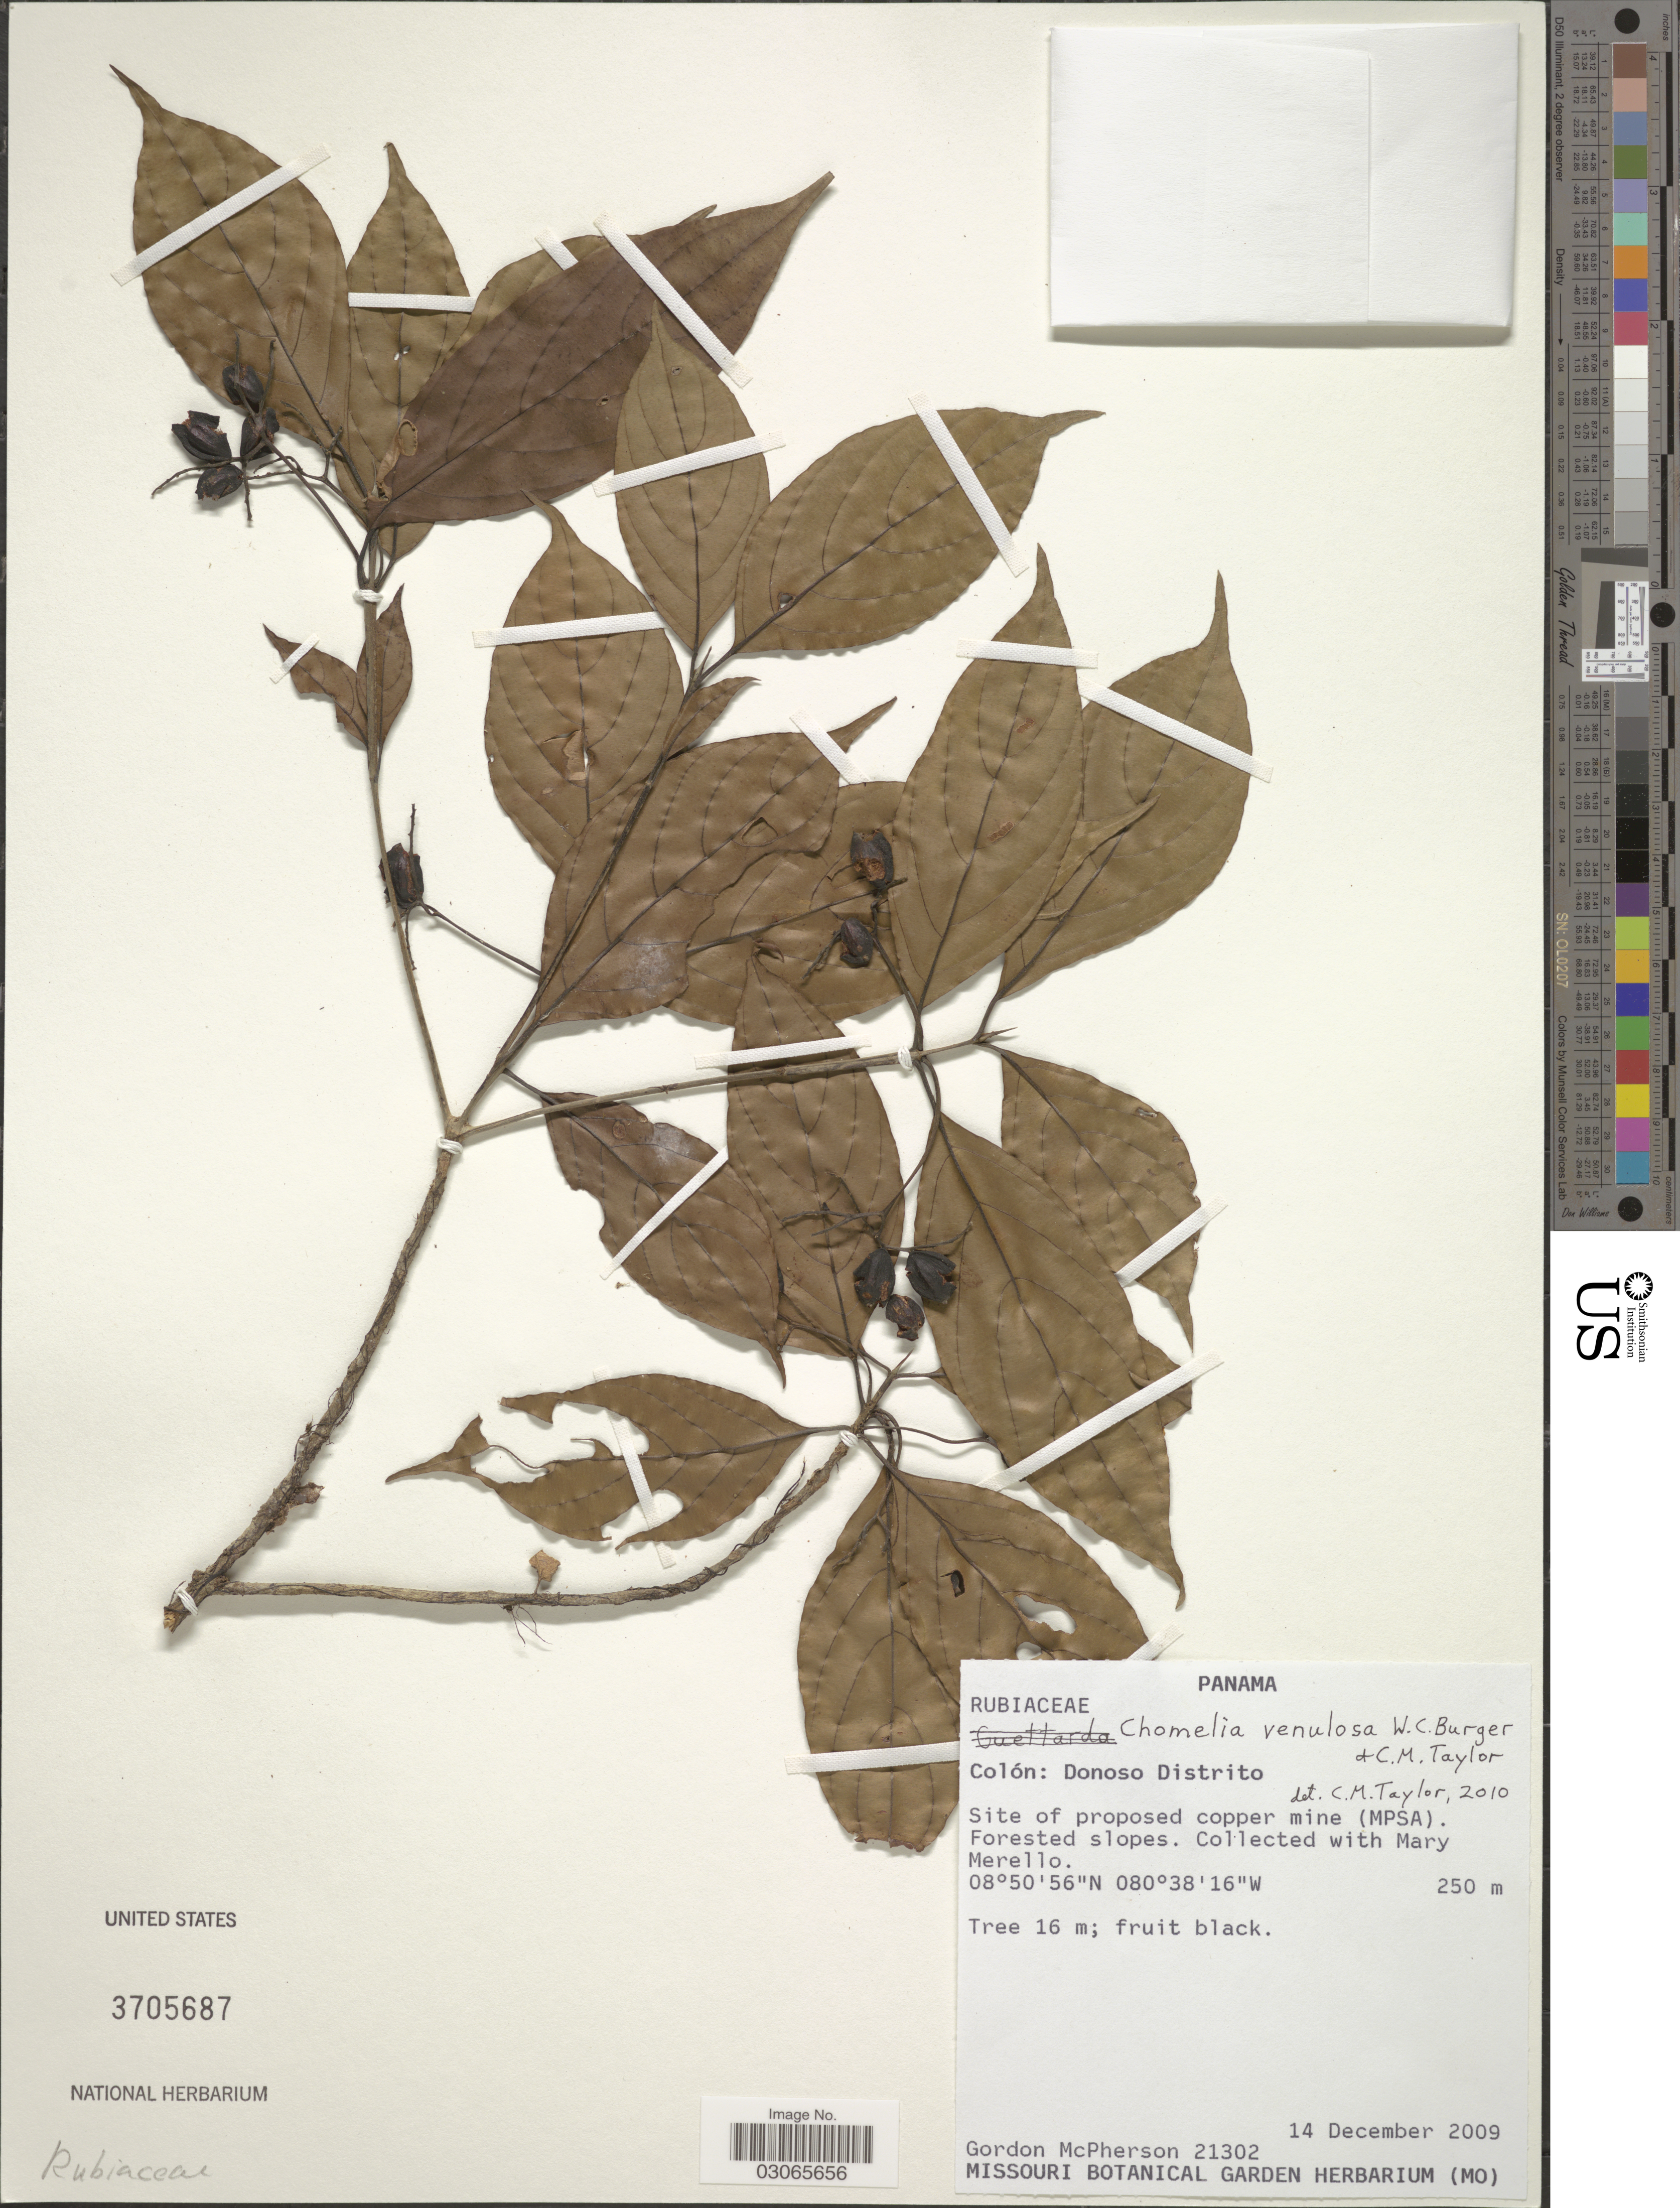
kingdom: Plantae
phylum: Tracheophyta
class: Magnoliopsida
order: Gentianales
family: Rubiaceae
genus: Chomelia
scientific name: Chomelia venulosa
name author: W.C. Burger & C.M. Taylor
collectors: G. D. McPherson & M. Merello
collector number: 21302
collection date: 2009-12-14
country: Panama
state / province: Colón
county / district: Donoso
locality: Donoso Distrito. Site of proposed copper mine (MPSA).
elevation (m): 250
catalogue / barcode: US 3705687